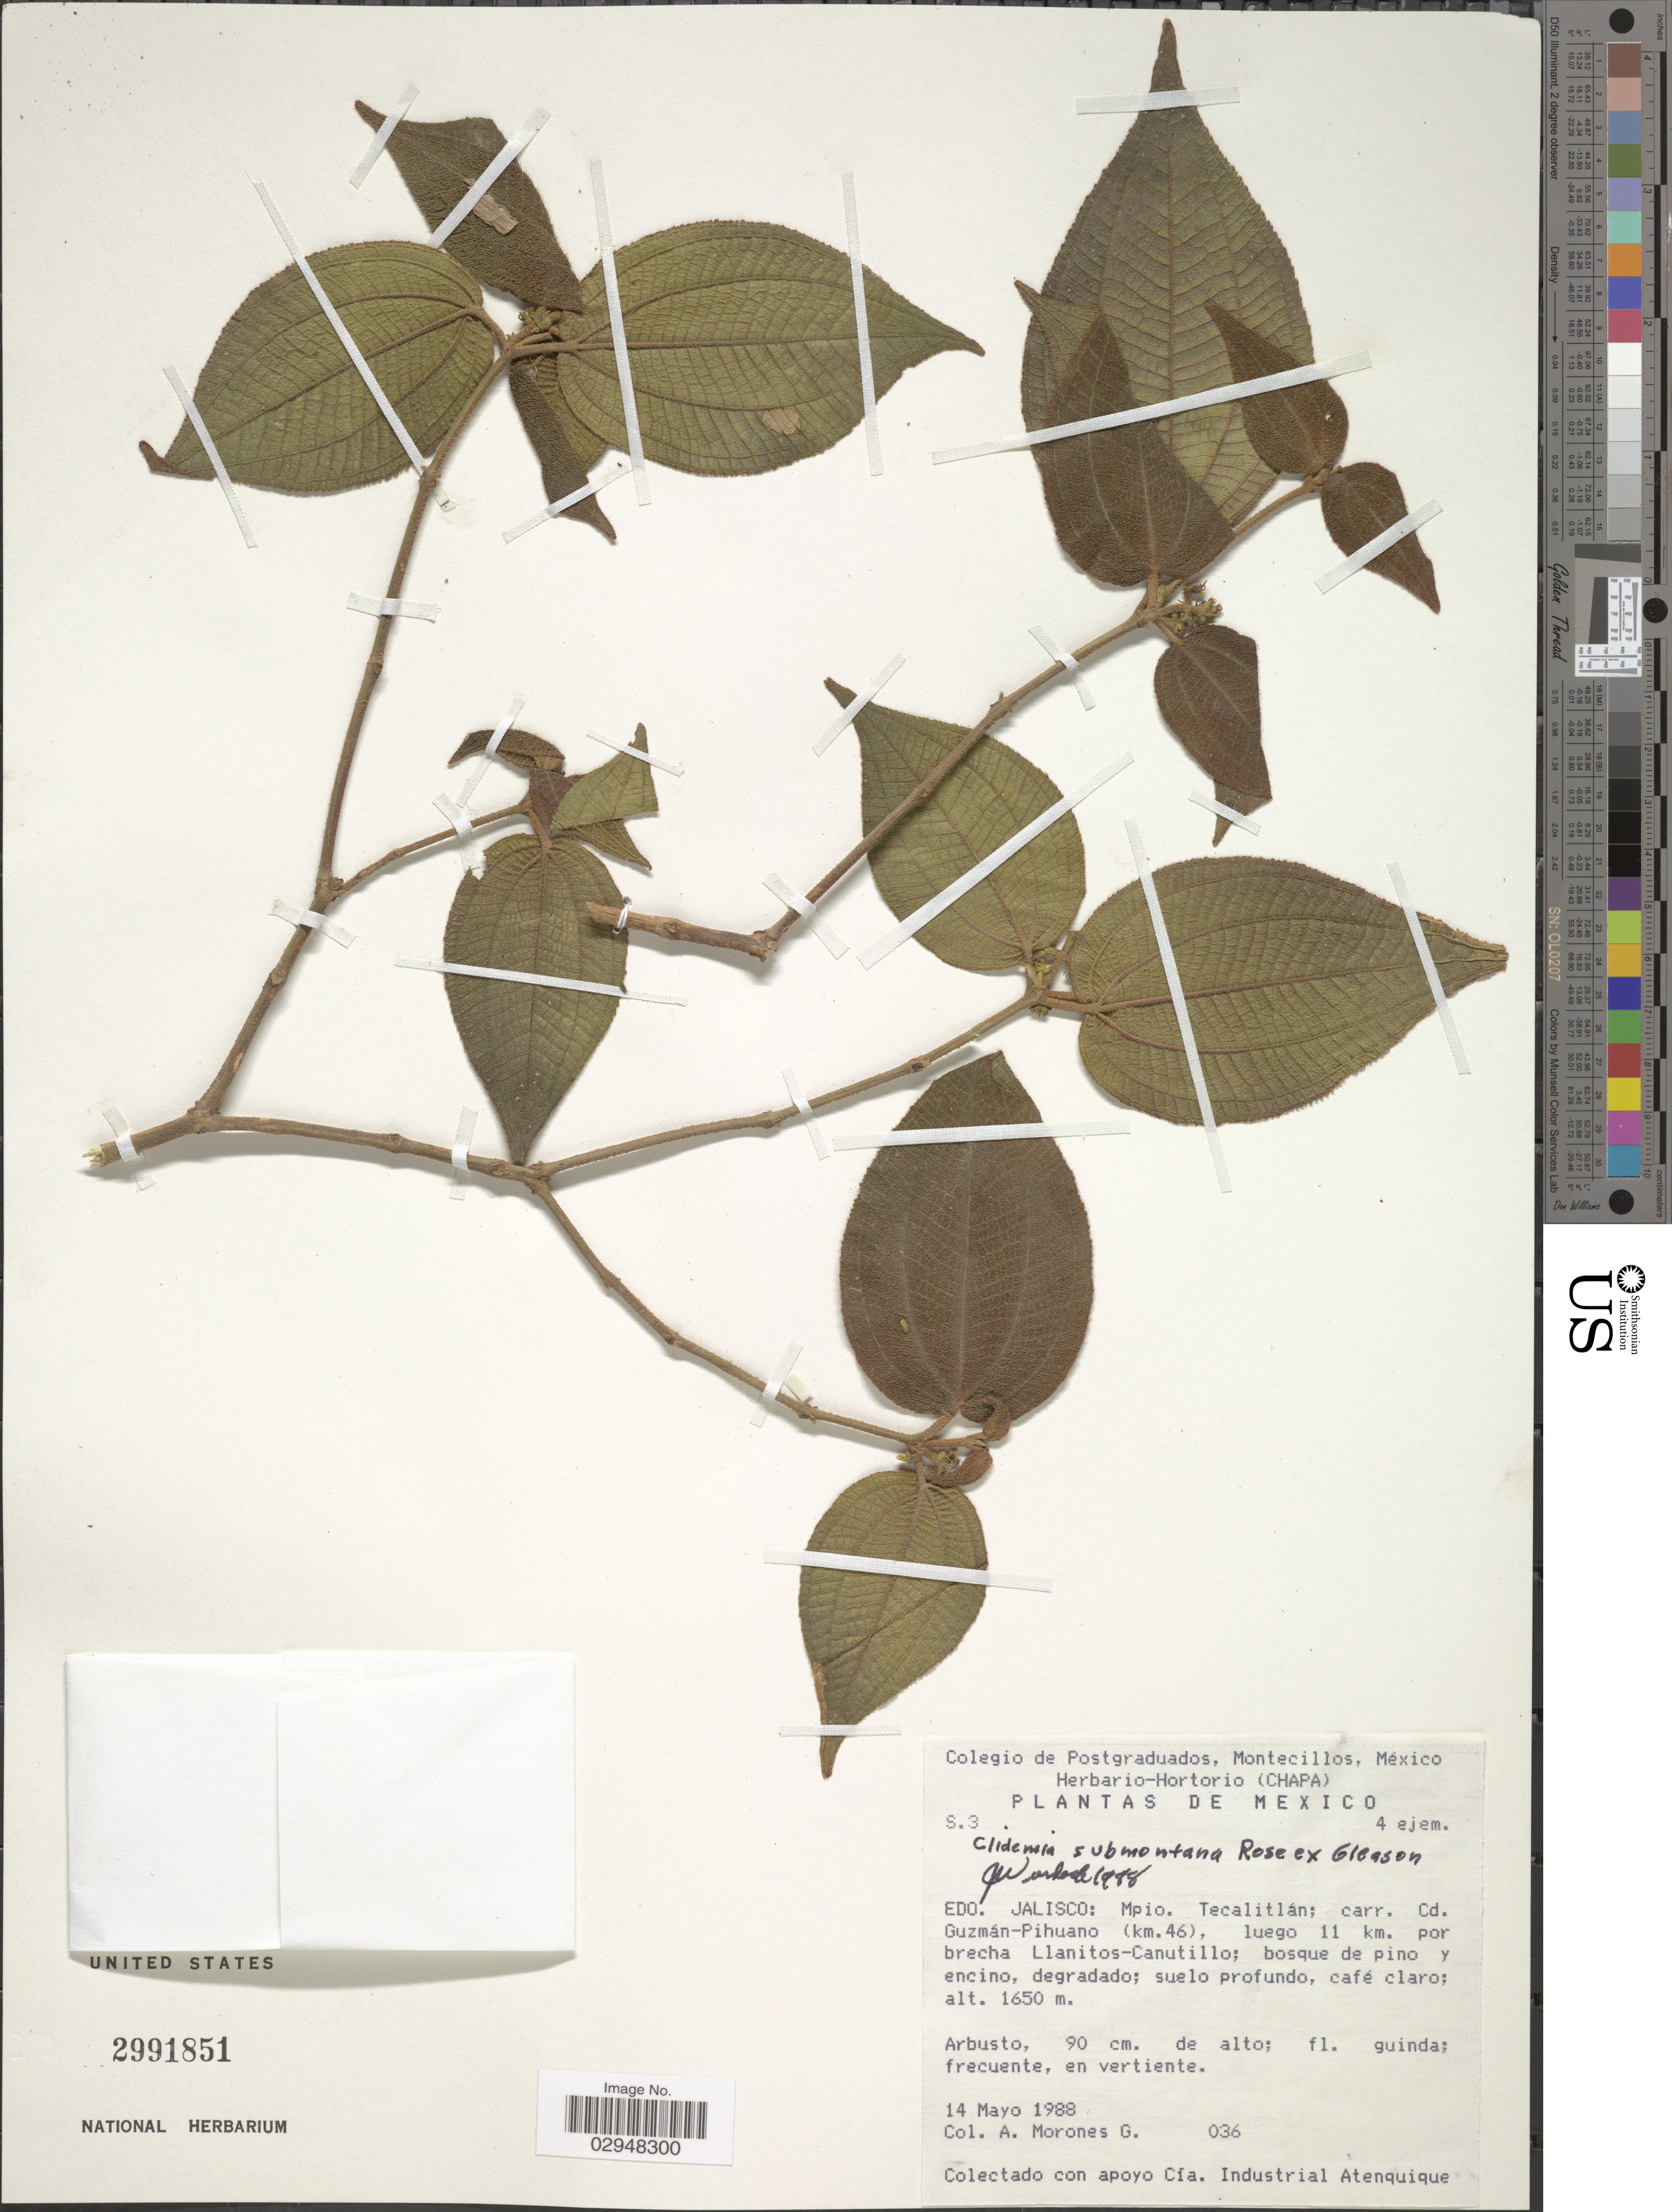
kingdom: Plantae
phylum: Tracheophyta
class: Magnoliopsida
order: Myrtales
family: Melastomataceae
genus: Clidemia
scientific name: Clidemia submontana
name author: Rose ex Gleason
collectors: A. Morones G.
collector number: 036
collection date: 1988-05-14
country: Mexico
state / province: Jalisco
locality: Mpio. Tecalitlán, carr. Cd. Guzmán-Pihuano (km.46), luego 11 km. por brecha Llanitos-Canutillo.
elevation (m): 1650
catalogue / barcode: US 2991851